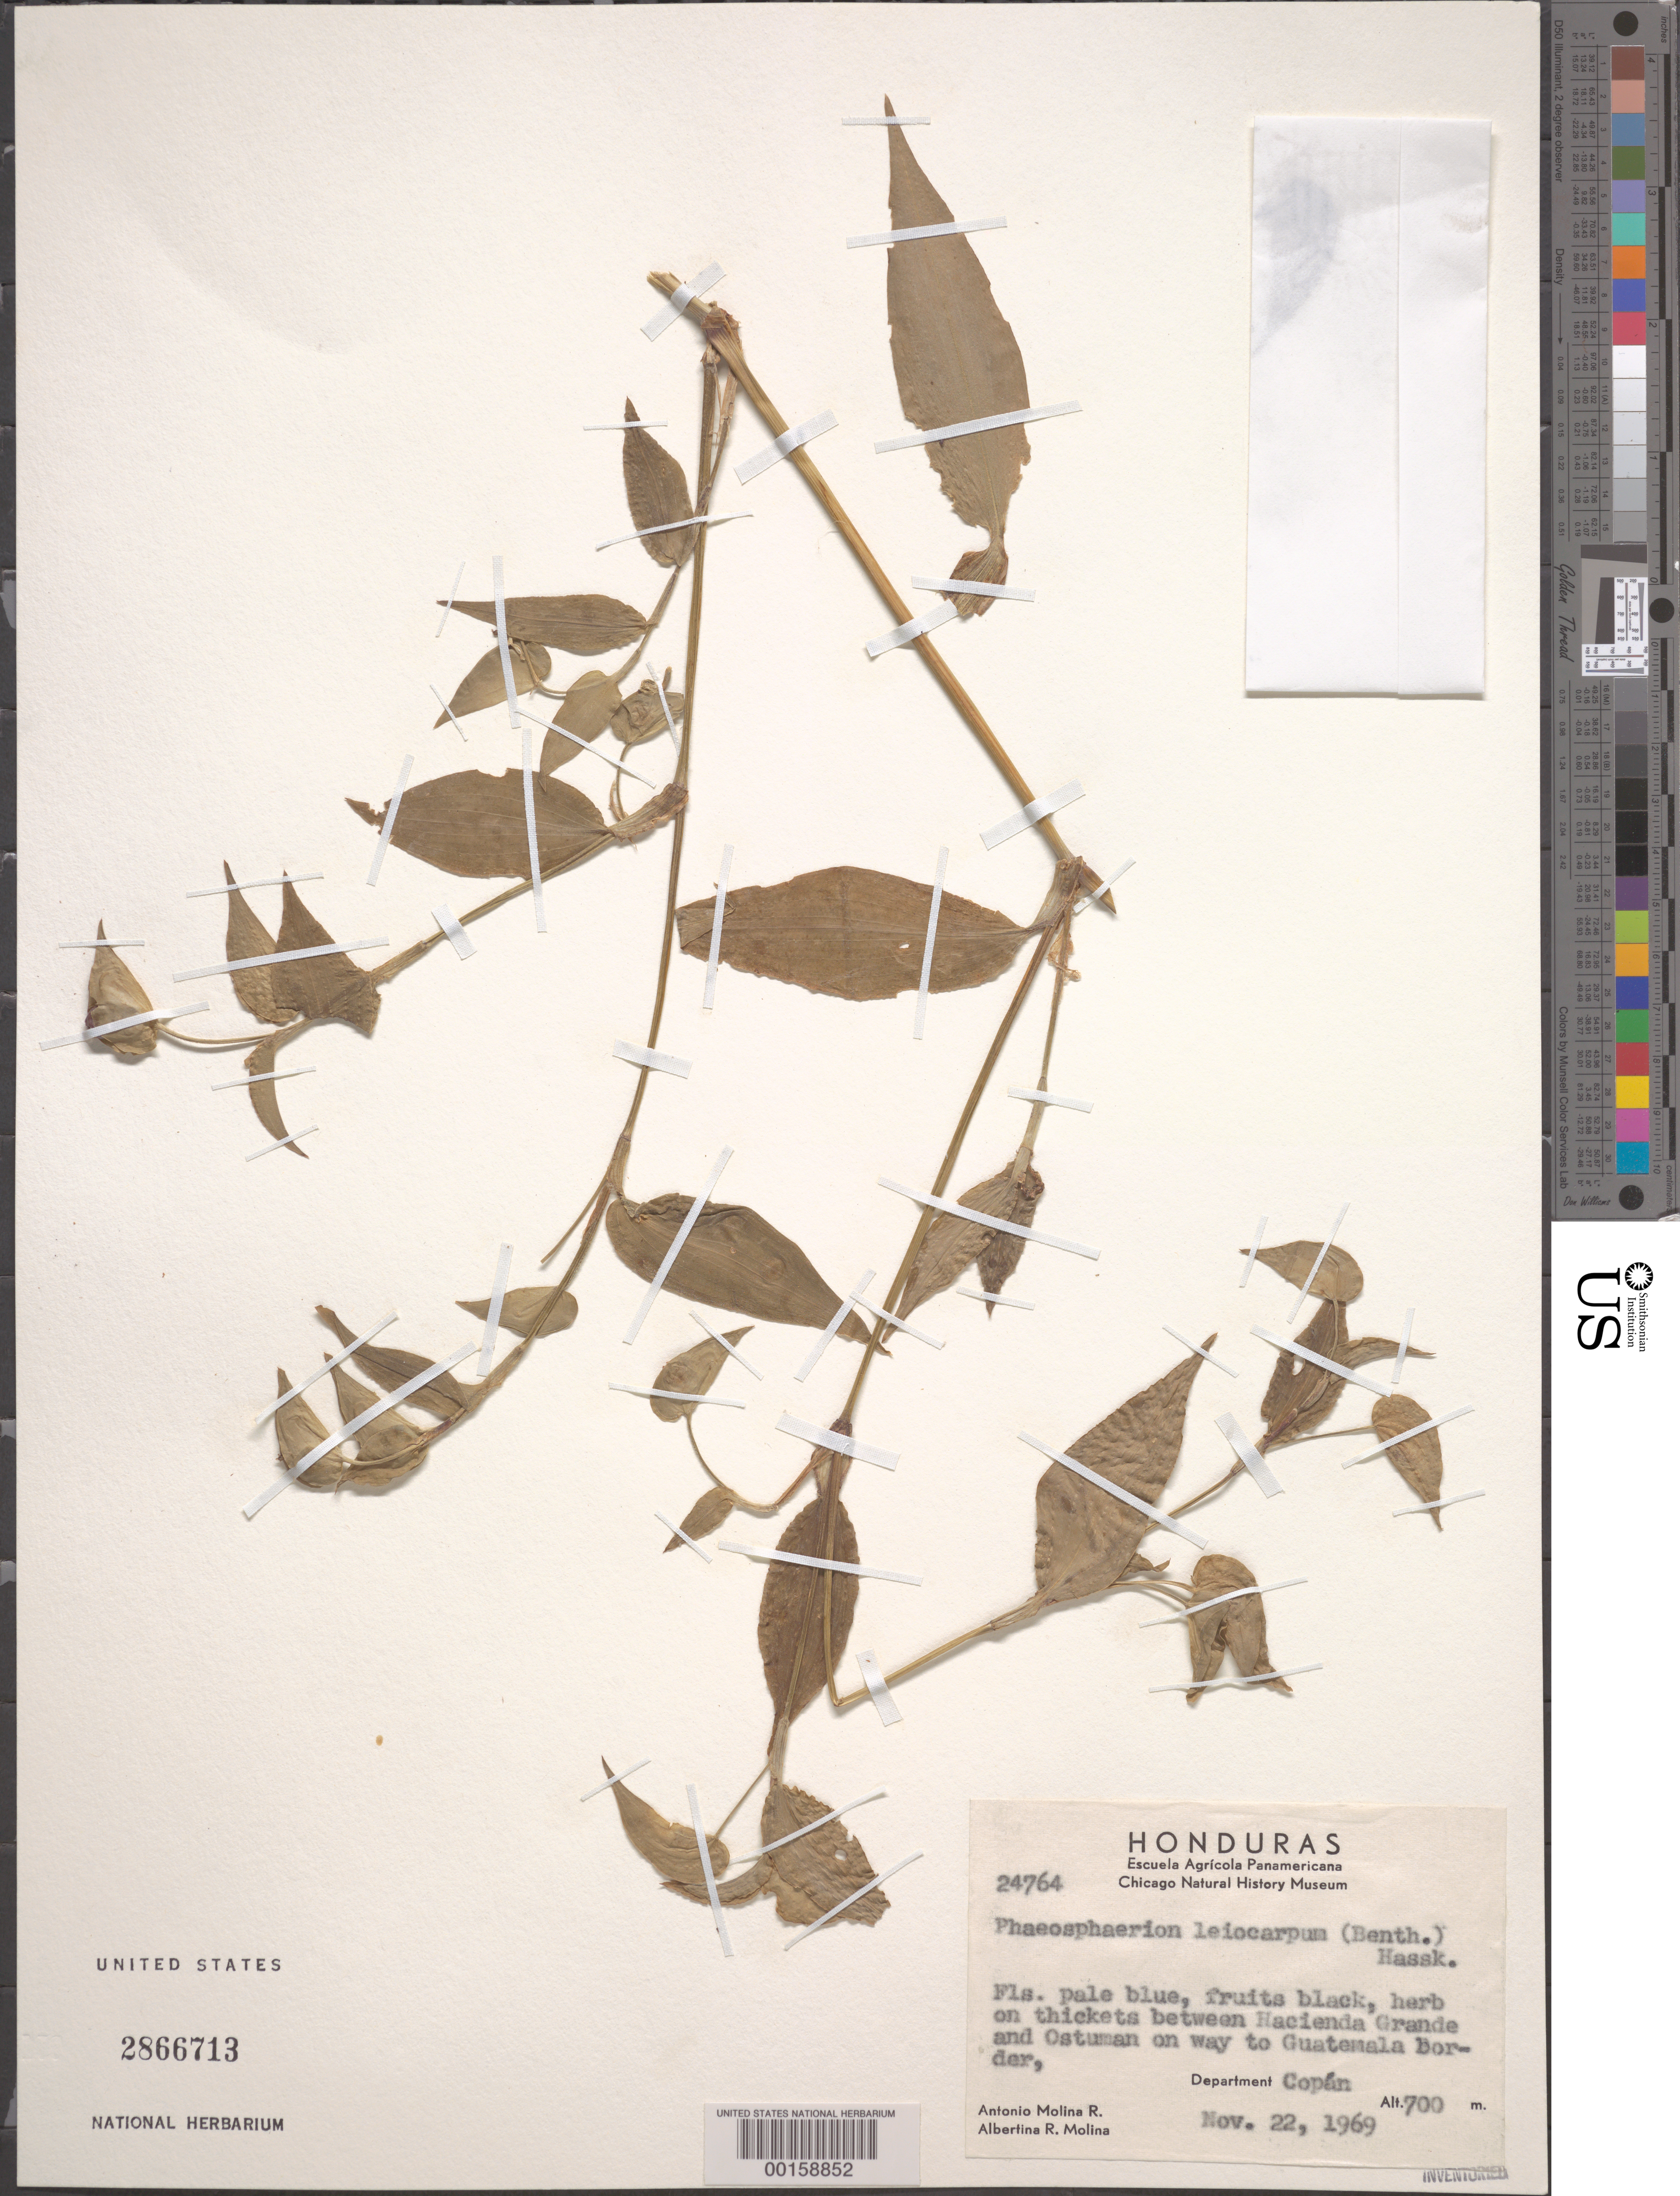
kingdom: Plantae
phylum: Tracheophyta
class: Liliopsida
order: Commelinales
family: Commelinaceae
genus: Commelina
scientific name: Commelina leiocarpa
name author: Benth.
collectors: A. Molina R. & A. Molina R.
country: Honduras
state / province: Copán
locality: Thickets between Hacienda Grande and Ostuman on way to Guatemalan border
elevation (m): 700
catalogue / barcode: US 2866713